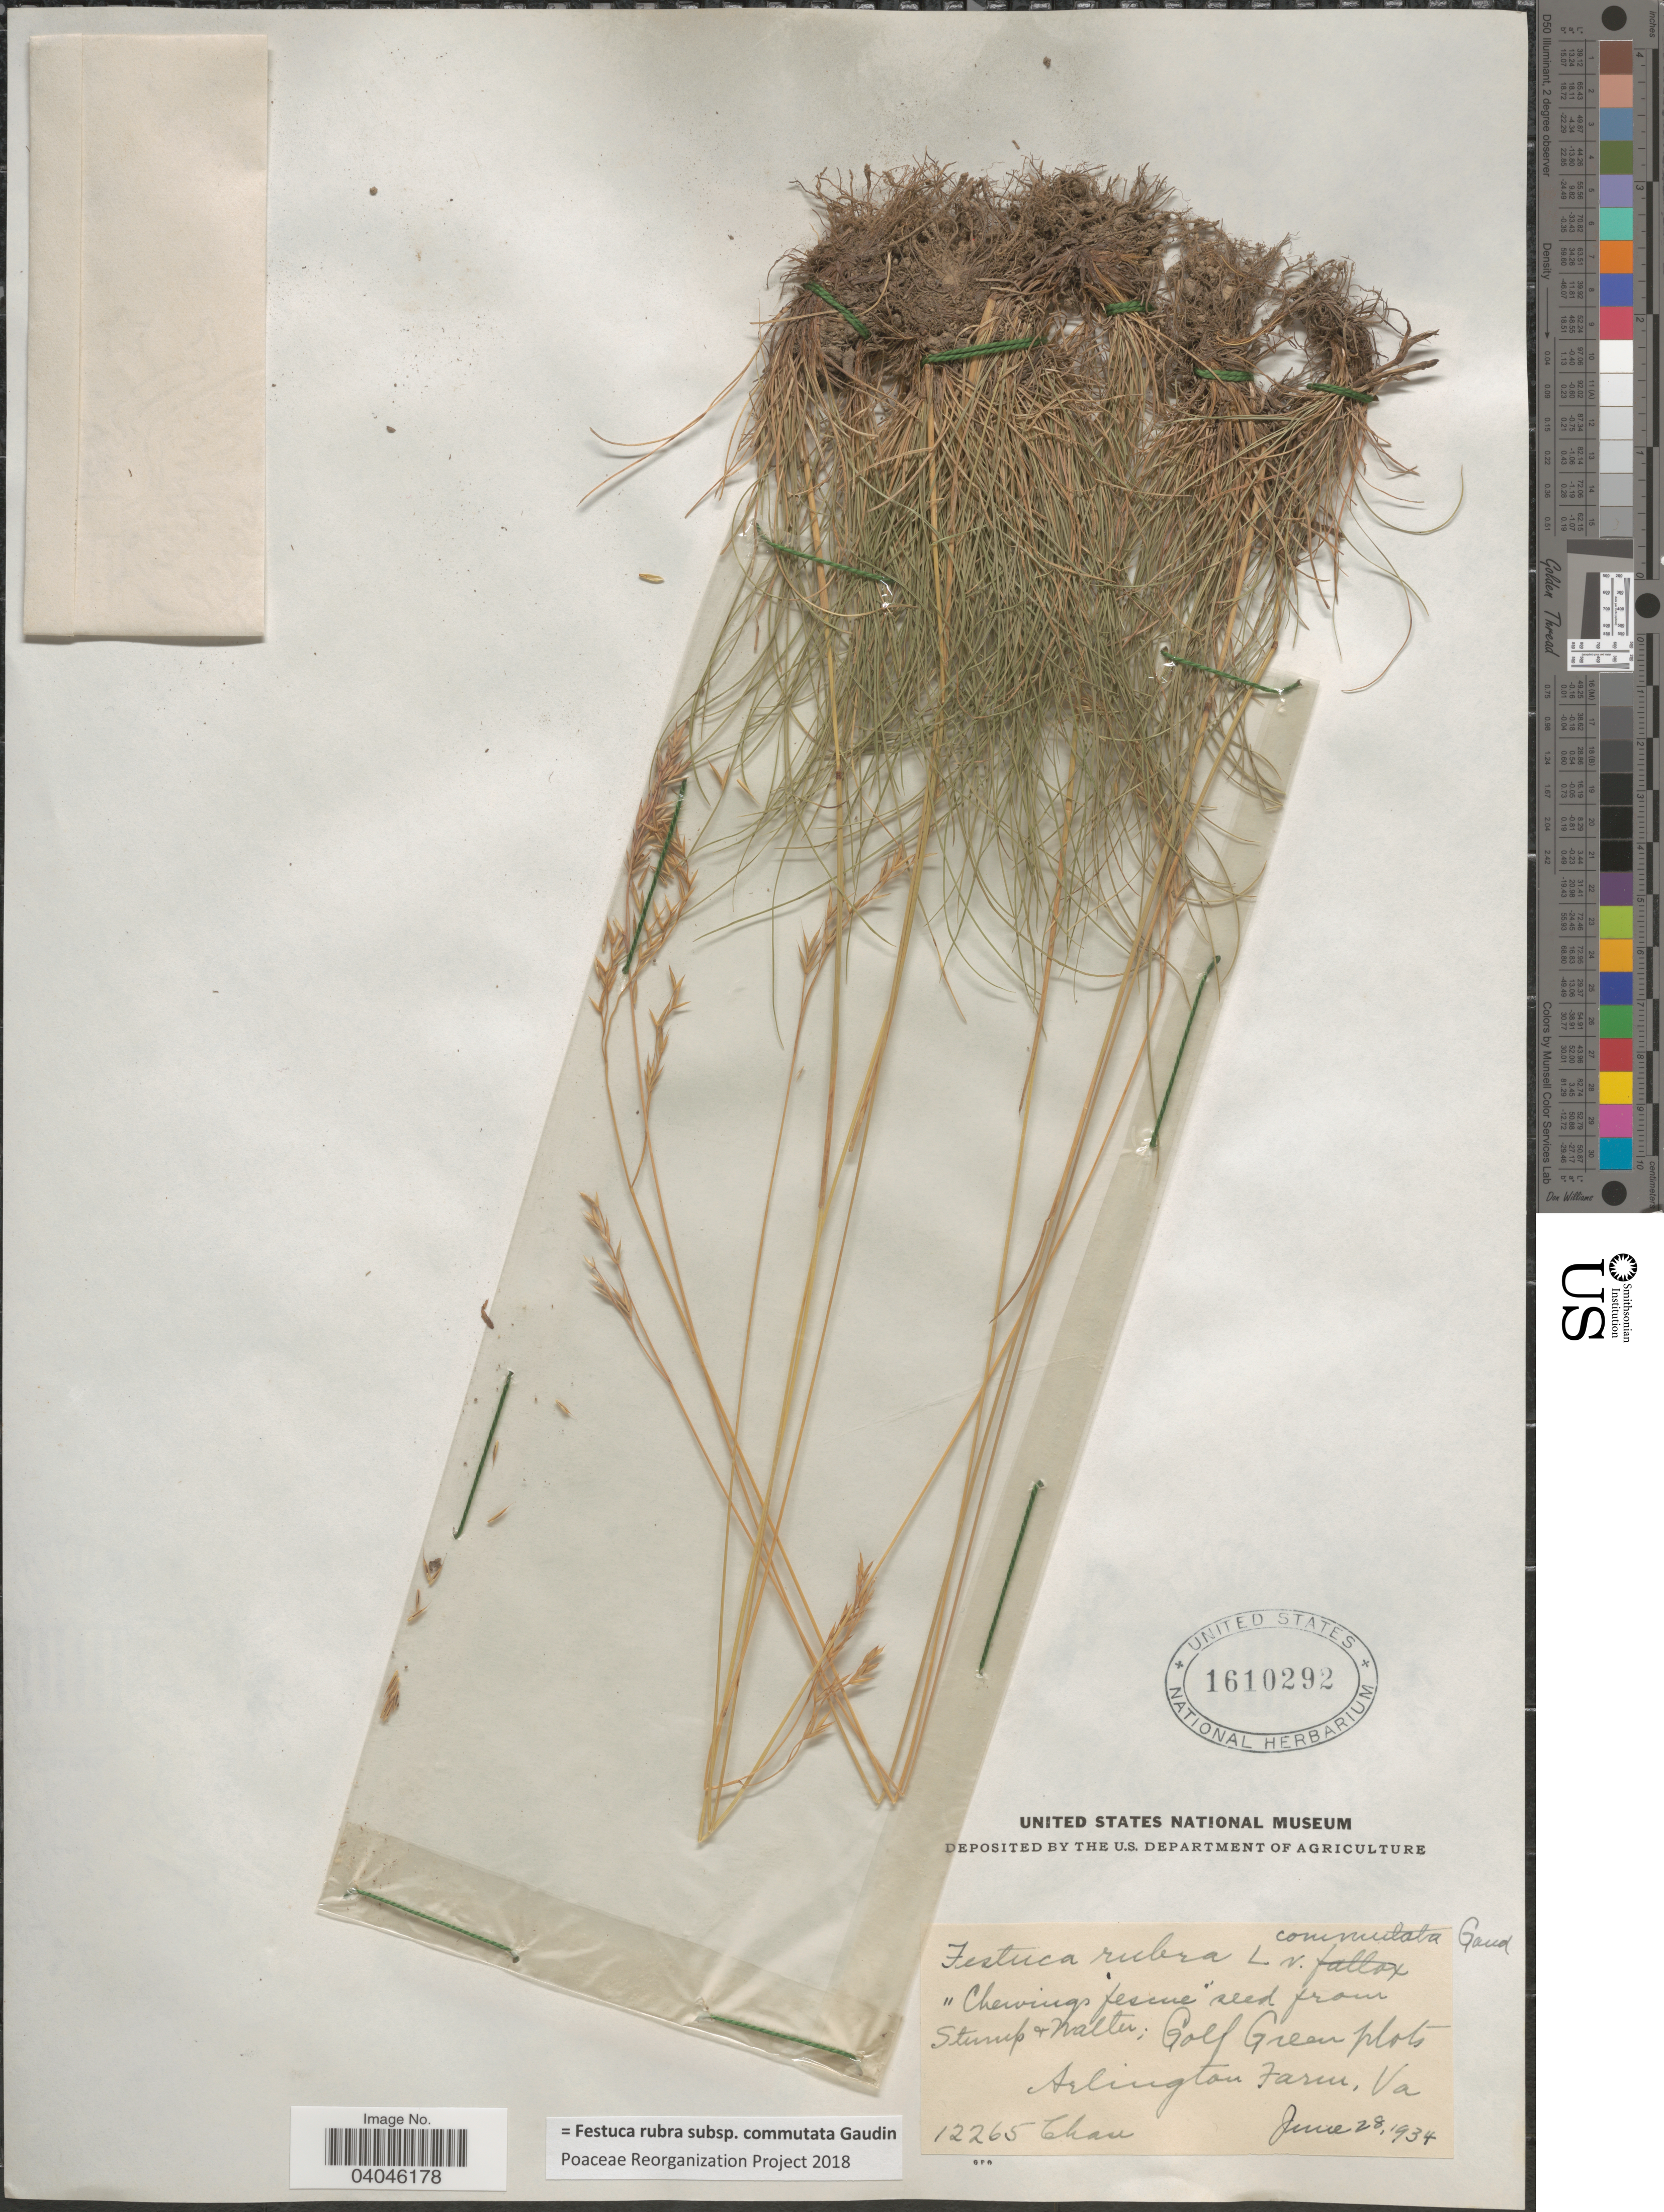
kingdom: Plantae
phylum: Tracheophyta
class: Liliopsida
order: Poales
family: Poaceae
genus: Festuca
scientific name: Festuca rubra subsp. commutata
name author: Gaudin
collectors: Chase, --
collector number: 12265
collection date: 1934-06-28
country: United States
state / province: Virginia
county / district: Arlington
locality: Golf Green plots. Arlington Farm.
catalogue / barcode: US 1610292